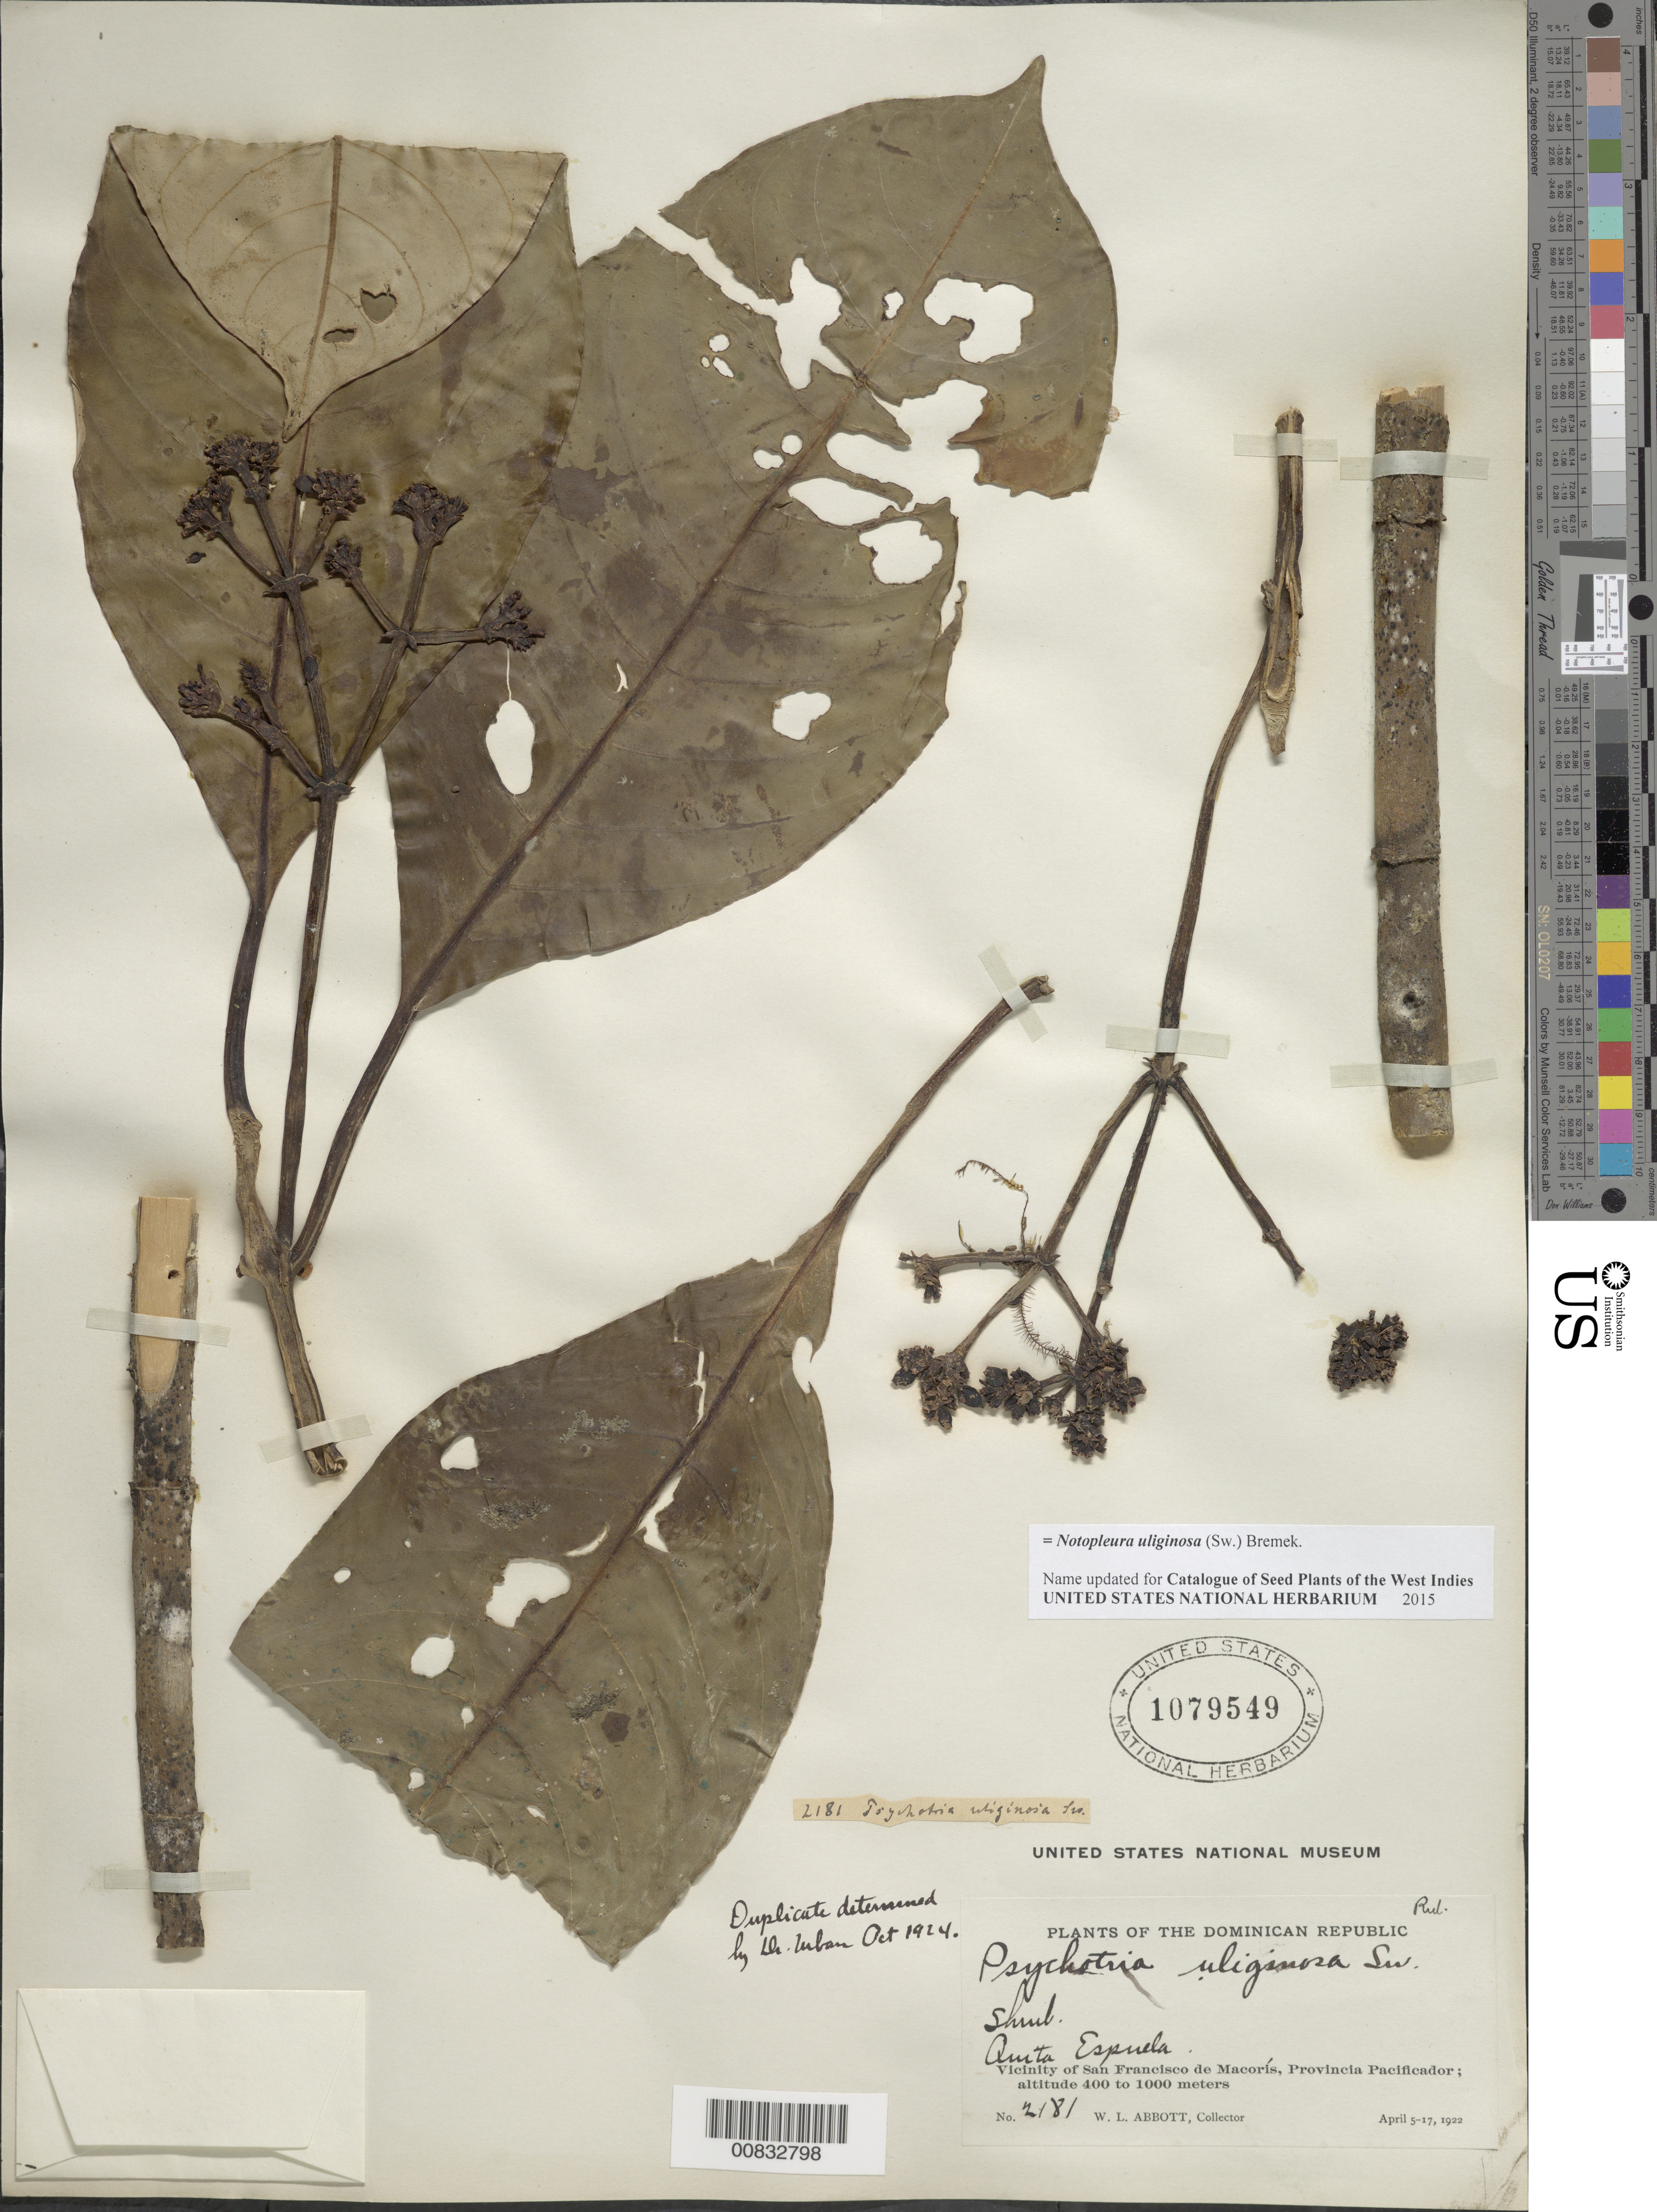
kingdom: Plantae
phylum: Tracheophyta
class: Magnoliopsida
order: Gentianales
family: Rubiaceae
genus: Notopleura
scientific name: Notopleura uliginosa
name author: (Sw.) Bremek.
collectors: W. L. Abbott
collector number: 2181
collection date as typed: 05 Apr 1922 to 17 Apr 1922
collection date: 1922-04-05/1922-04-17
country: Dominican Republic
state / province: Duarte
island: Hispaniola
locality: Vicinity of San Francisco de Macorís, Quita Espuela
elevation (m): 400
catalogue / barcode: US 1079549